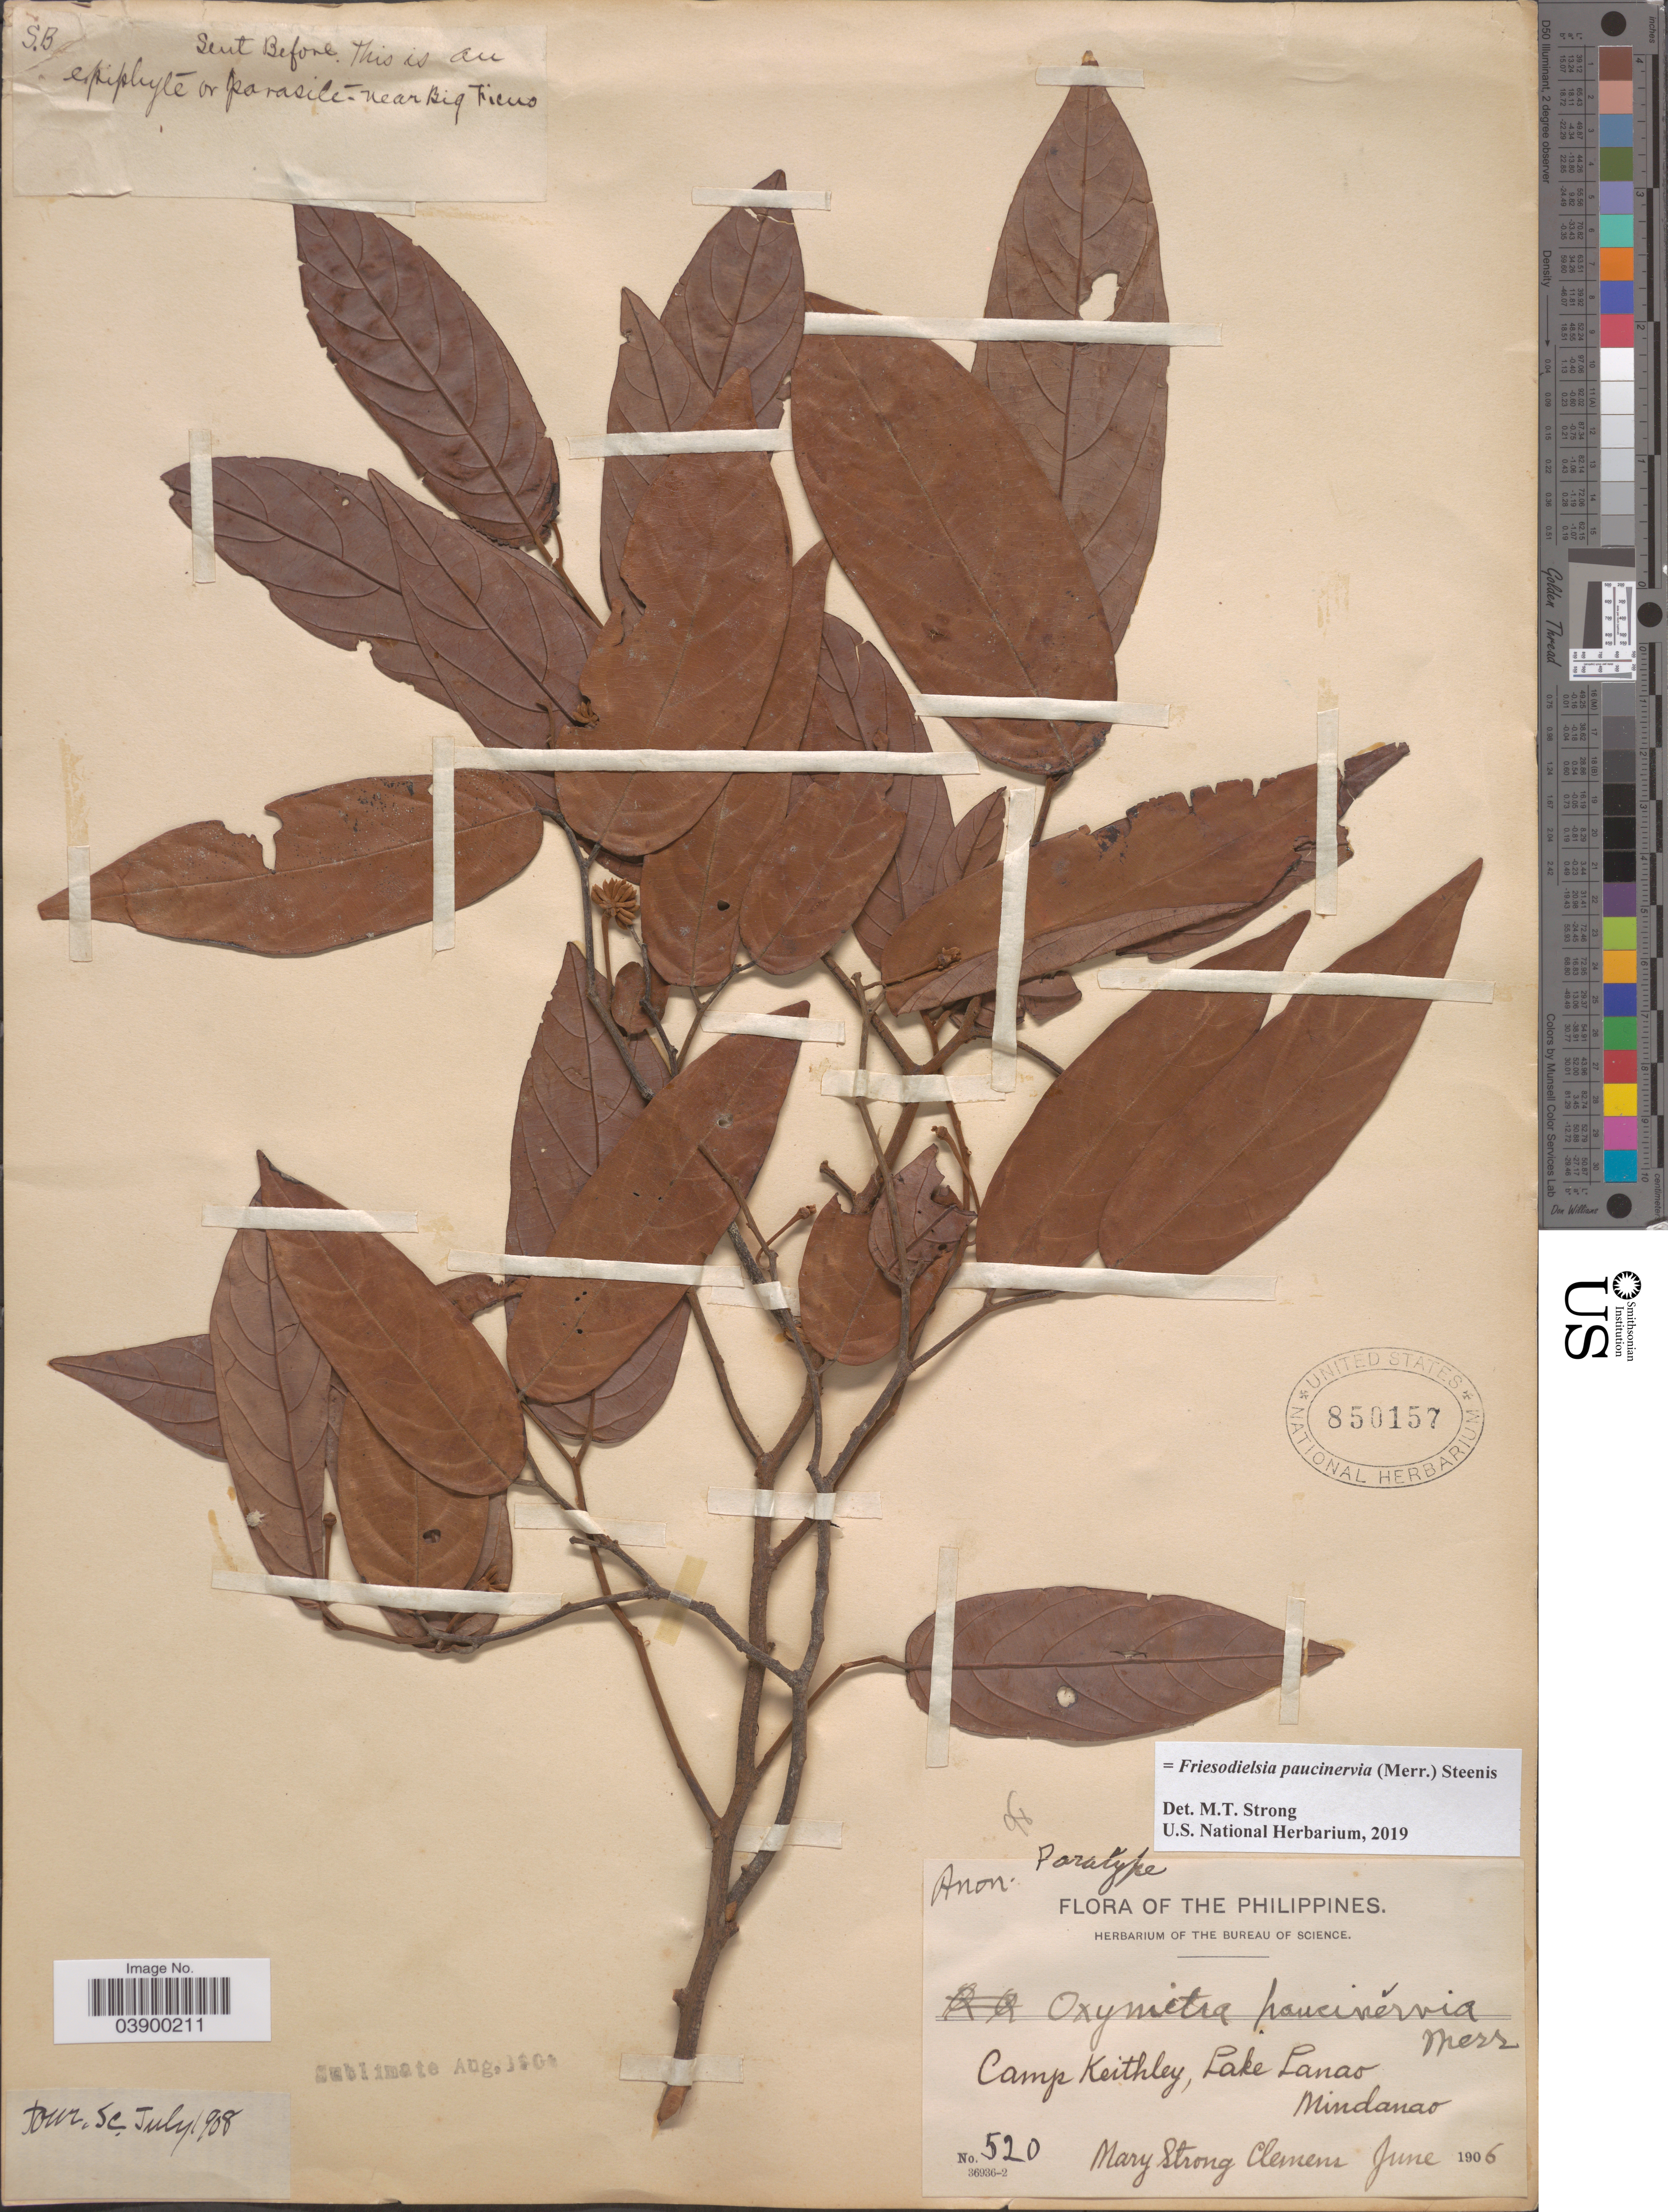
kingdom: Plantae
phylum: Tracheophyta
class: Magnoliopsida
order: Magnoliales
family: Annonaceae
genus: Friesodielsia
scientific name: Friesodielsia paucinervia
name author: (Merr.) Steenis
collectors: M. S. Clemens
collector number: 520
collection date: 1907-06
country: Philippines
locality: Camp Keithley, Lake Lanao. Mindanao.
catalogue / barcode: US 850157